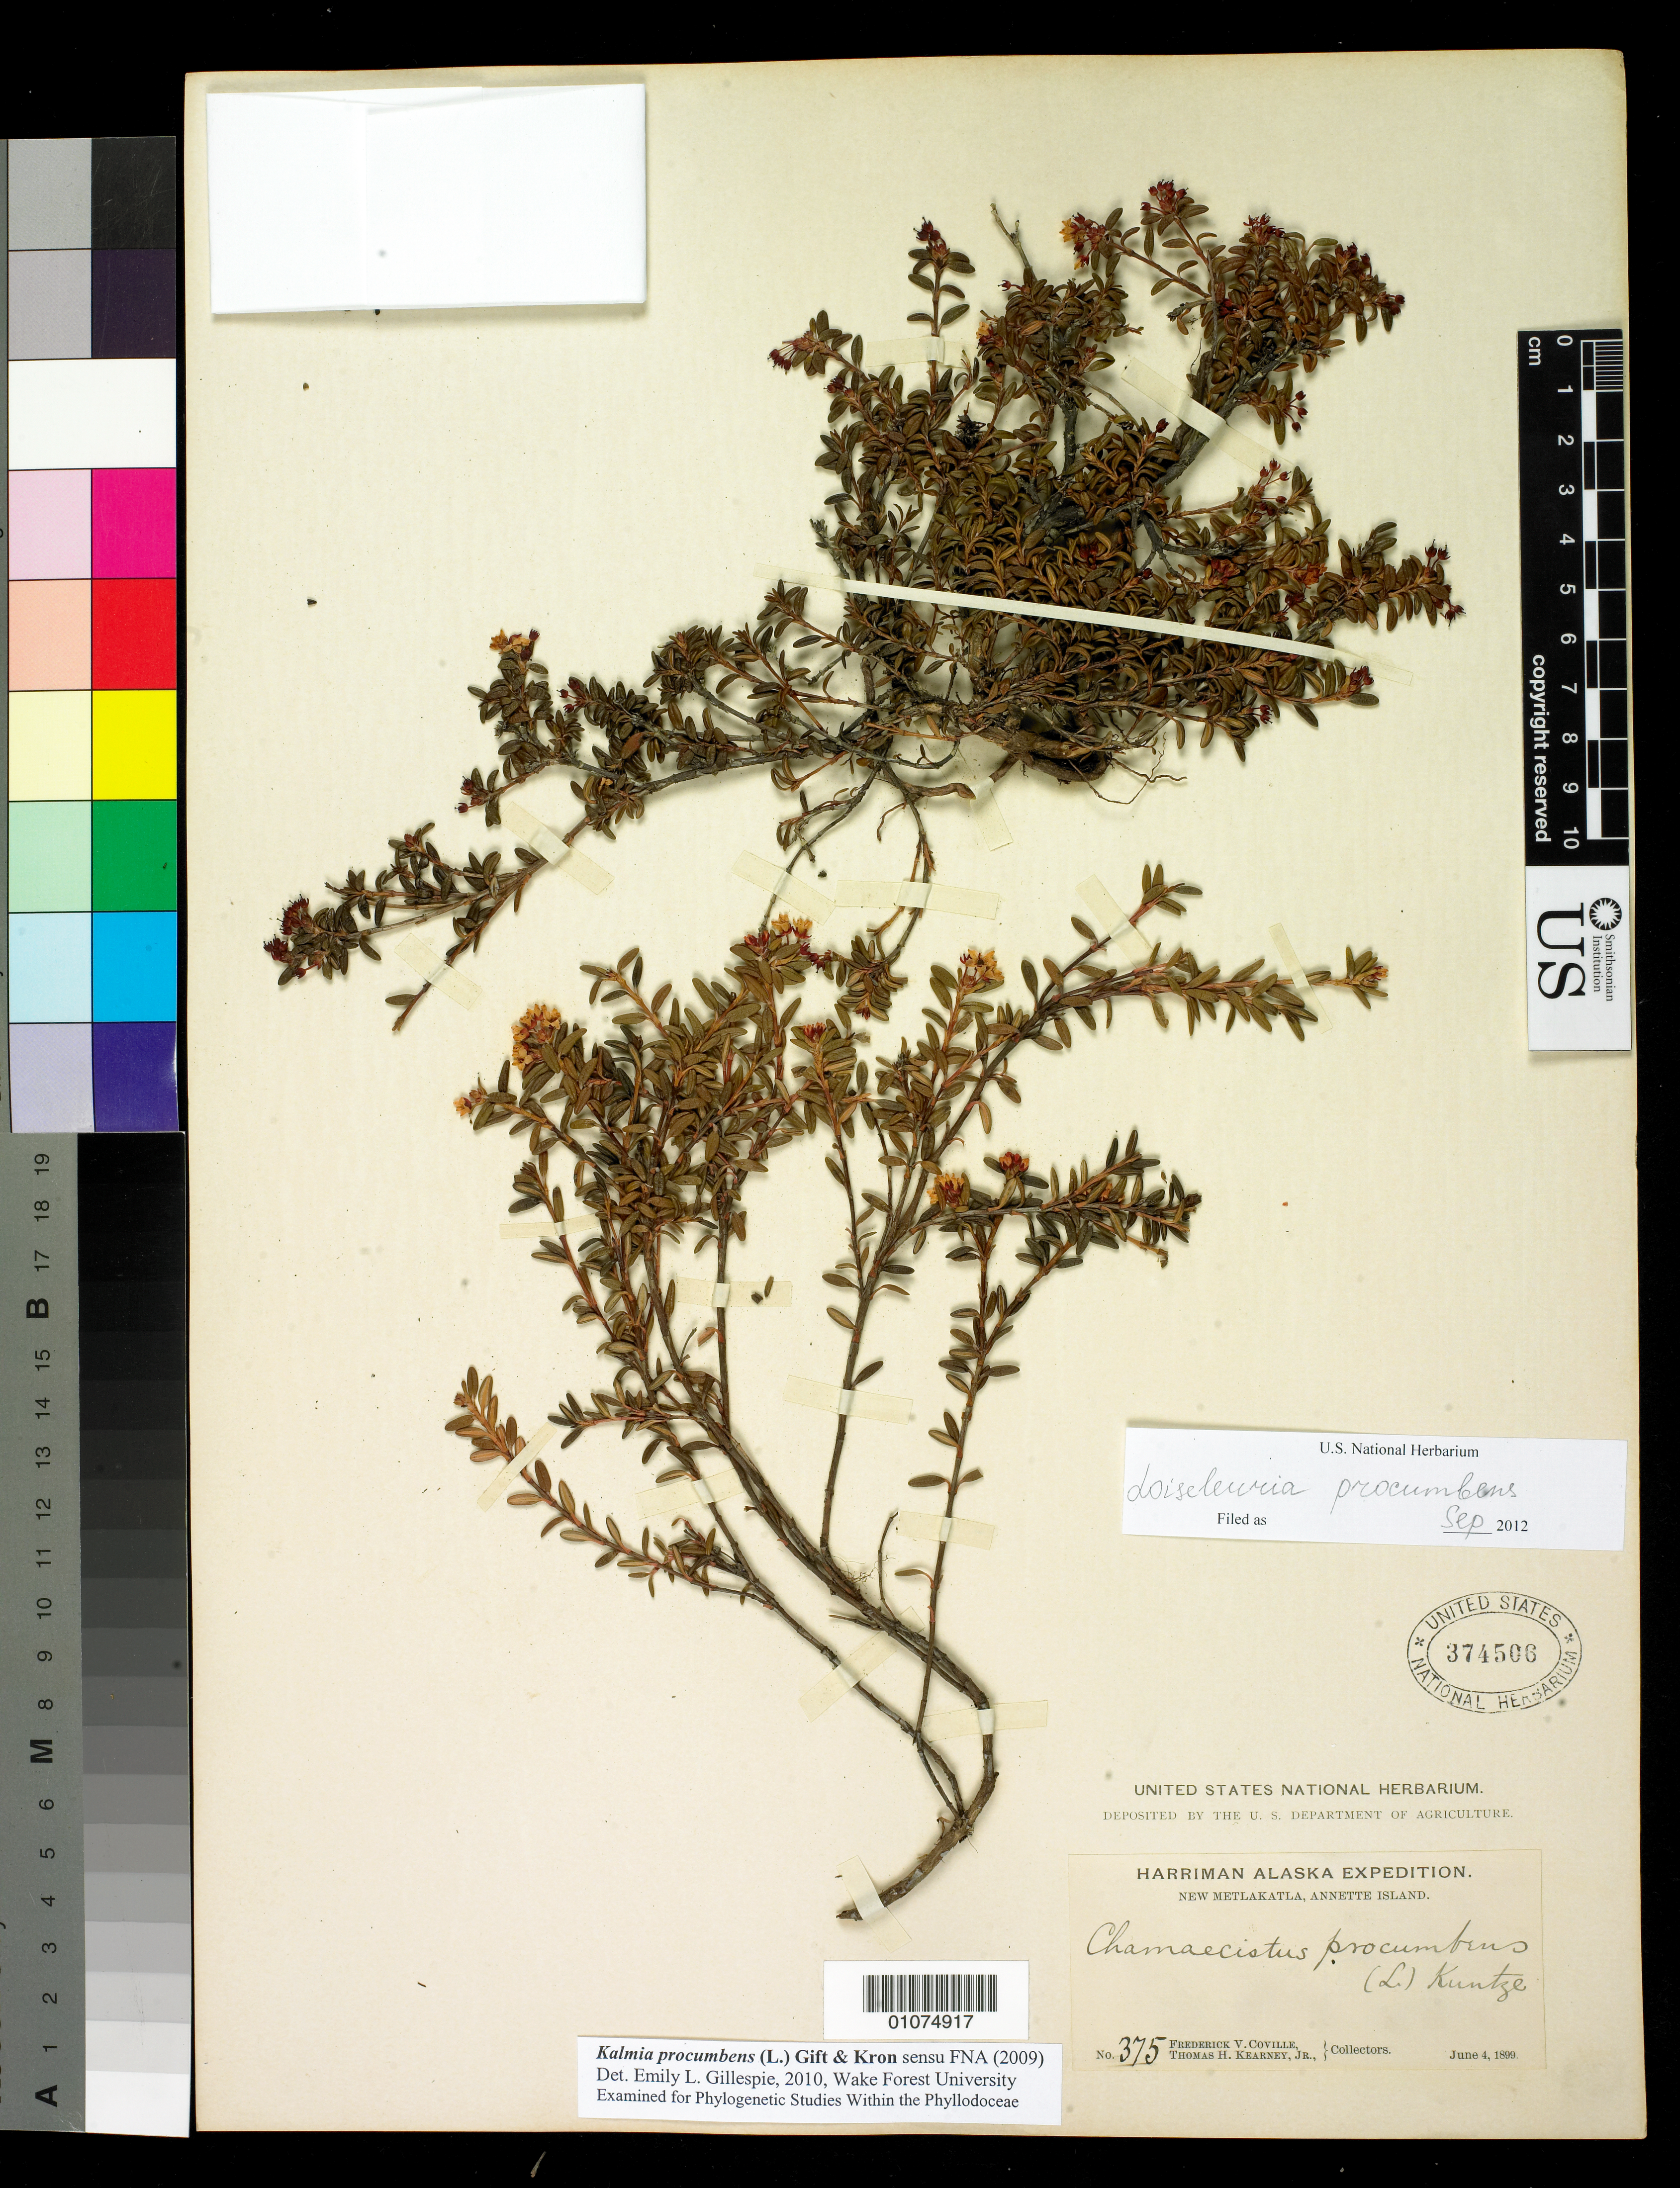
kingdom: Plantae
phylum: Tracheophyta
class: Magnoliopsida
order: Ericales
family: Ericaceae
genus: Loiseleuria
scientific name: Loiseleuria procumbens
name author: (L.) Desv.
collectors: F. V. Coville & T. H. Kearney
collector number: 375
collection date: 1899-06-04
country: United States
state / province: Alaska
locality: New Metlakatla, Annette Island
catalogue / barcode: US 374506